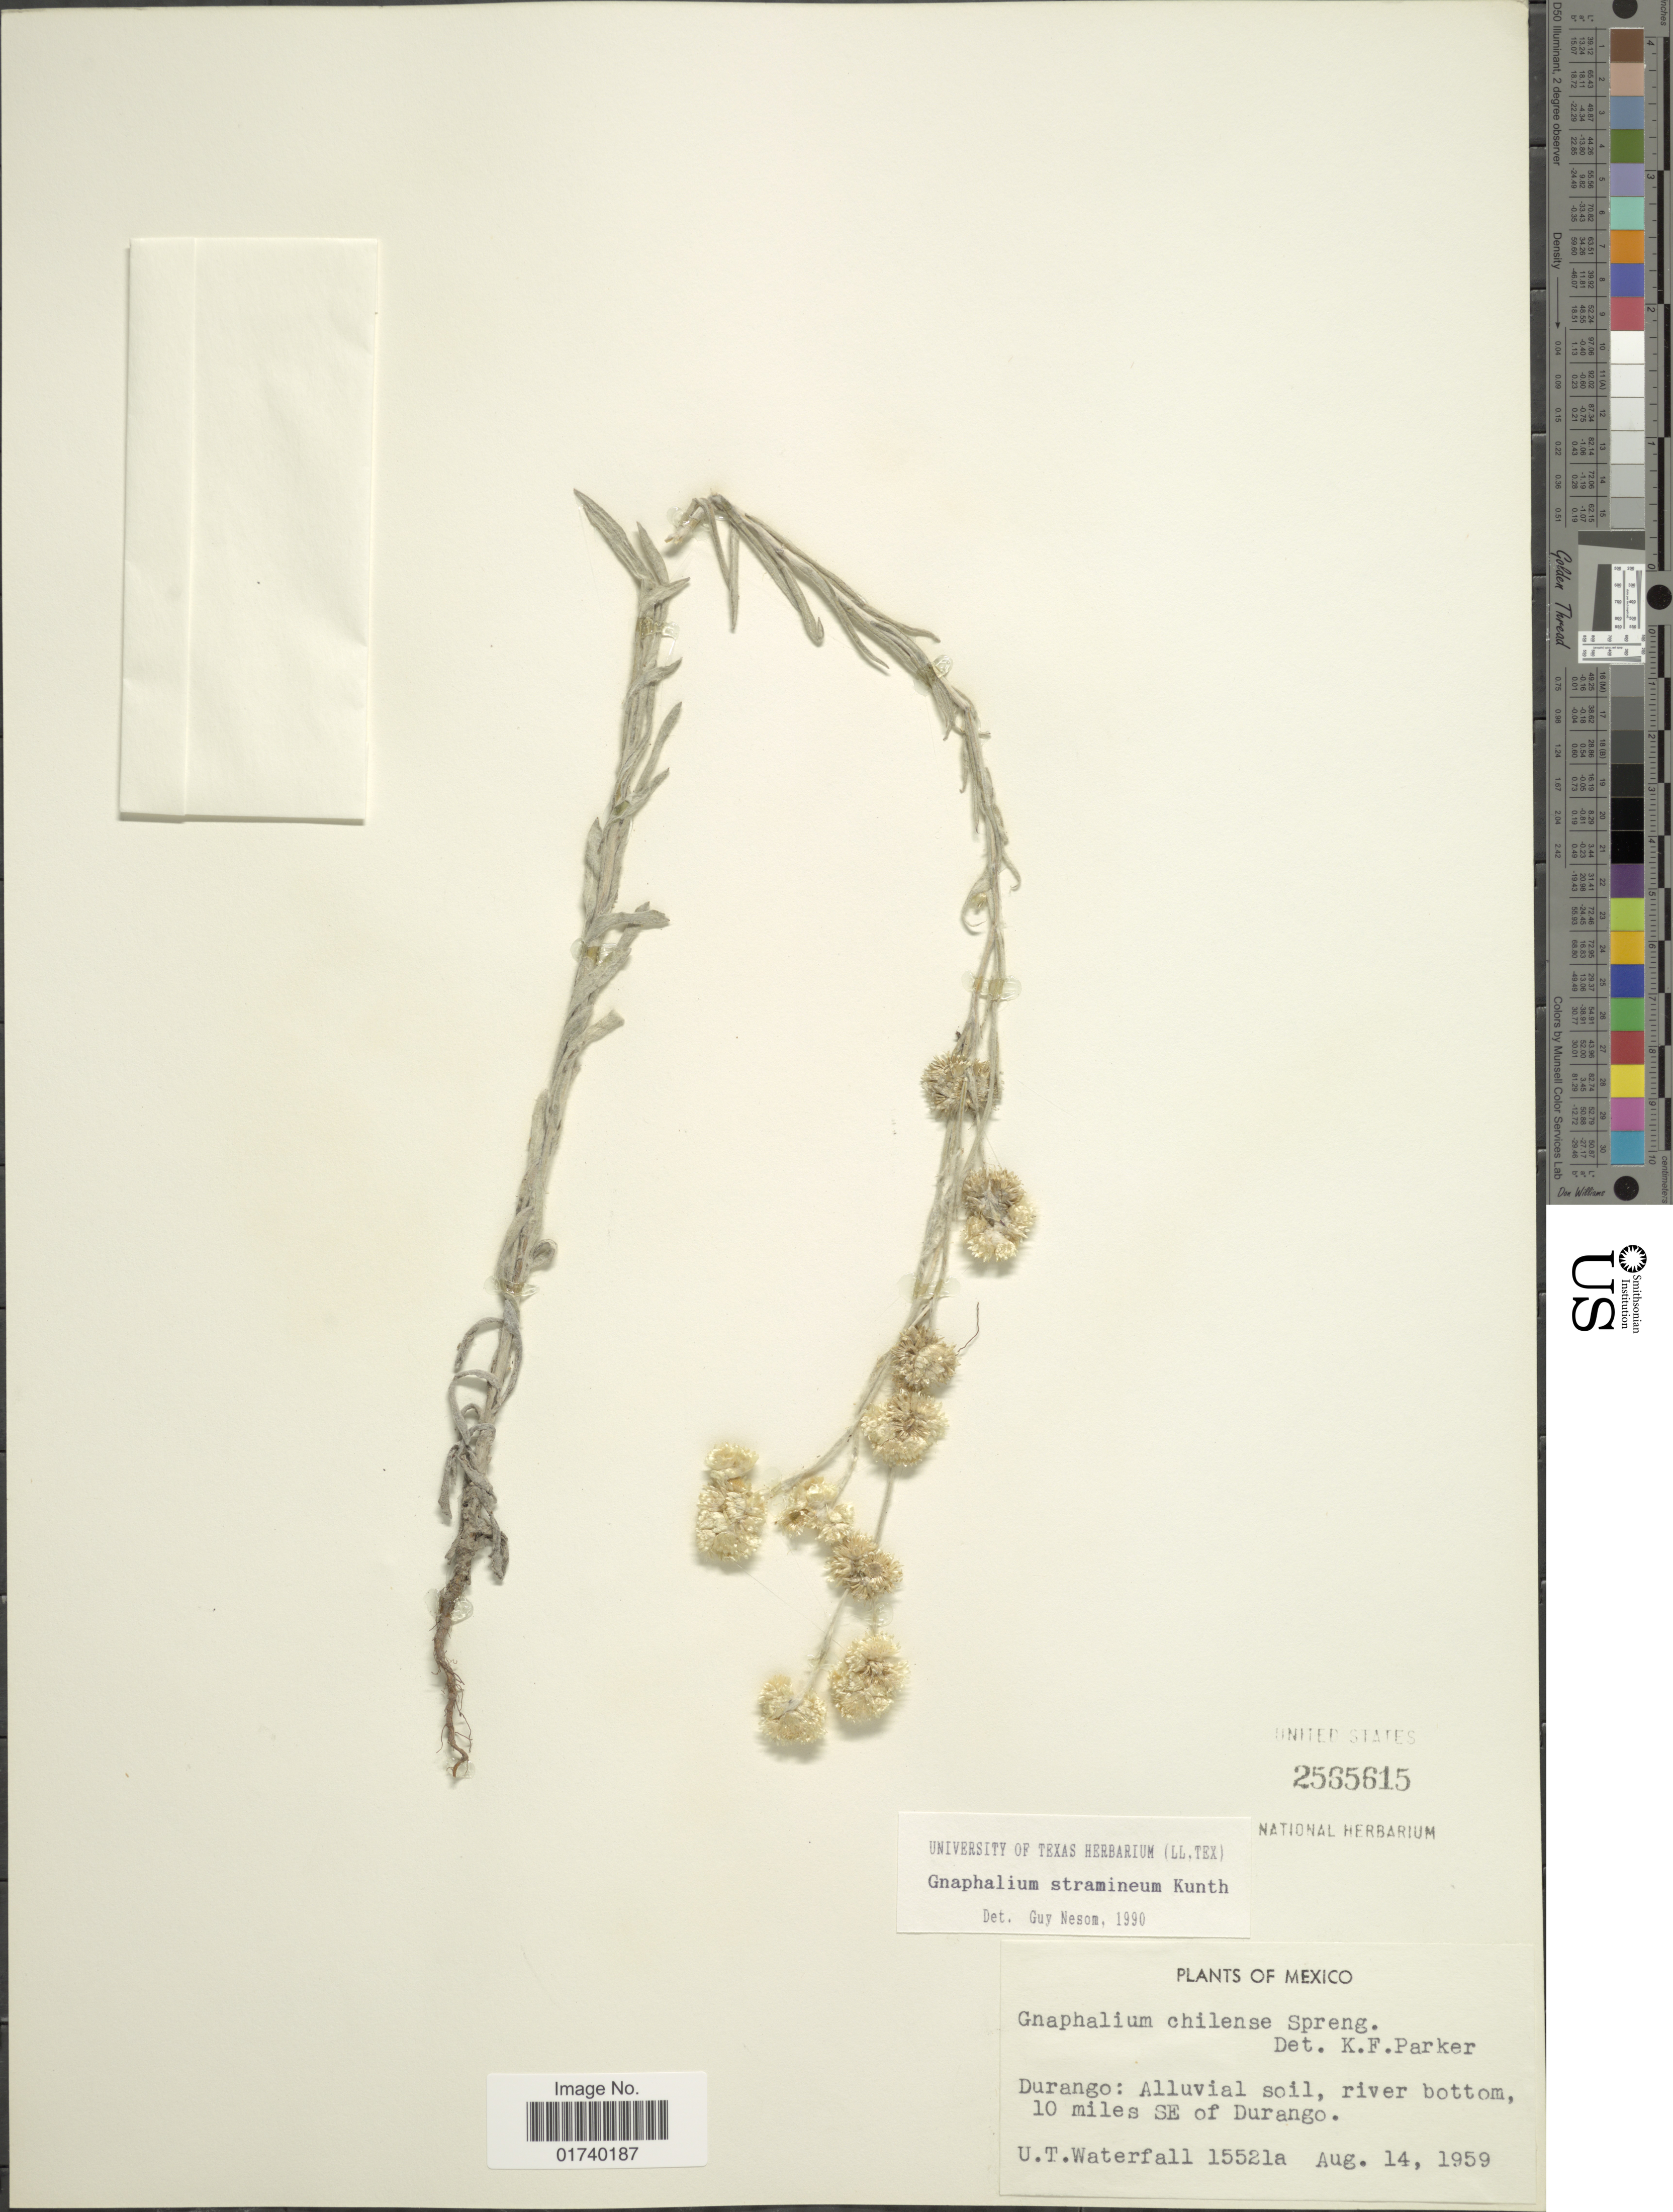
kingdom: Plantae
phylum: Tracheophyta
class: Magnoliopsida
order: Asterales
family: Asteraceae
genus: Pseudognaphalium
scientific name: Pseudognaphalium stramineum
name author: (Kunth) Anderb.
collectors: U. T. Waterfall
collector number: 15521 A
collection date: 1959-08-14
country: Mexico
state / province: Durango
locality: Alluvial soil, river bottom, 10 miles SE of Durango.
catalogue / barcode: US 2565615